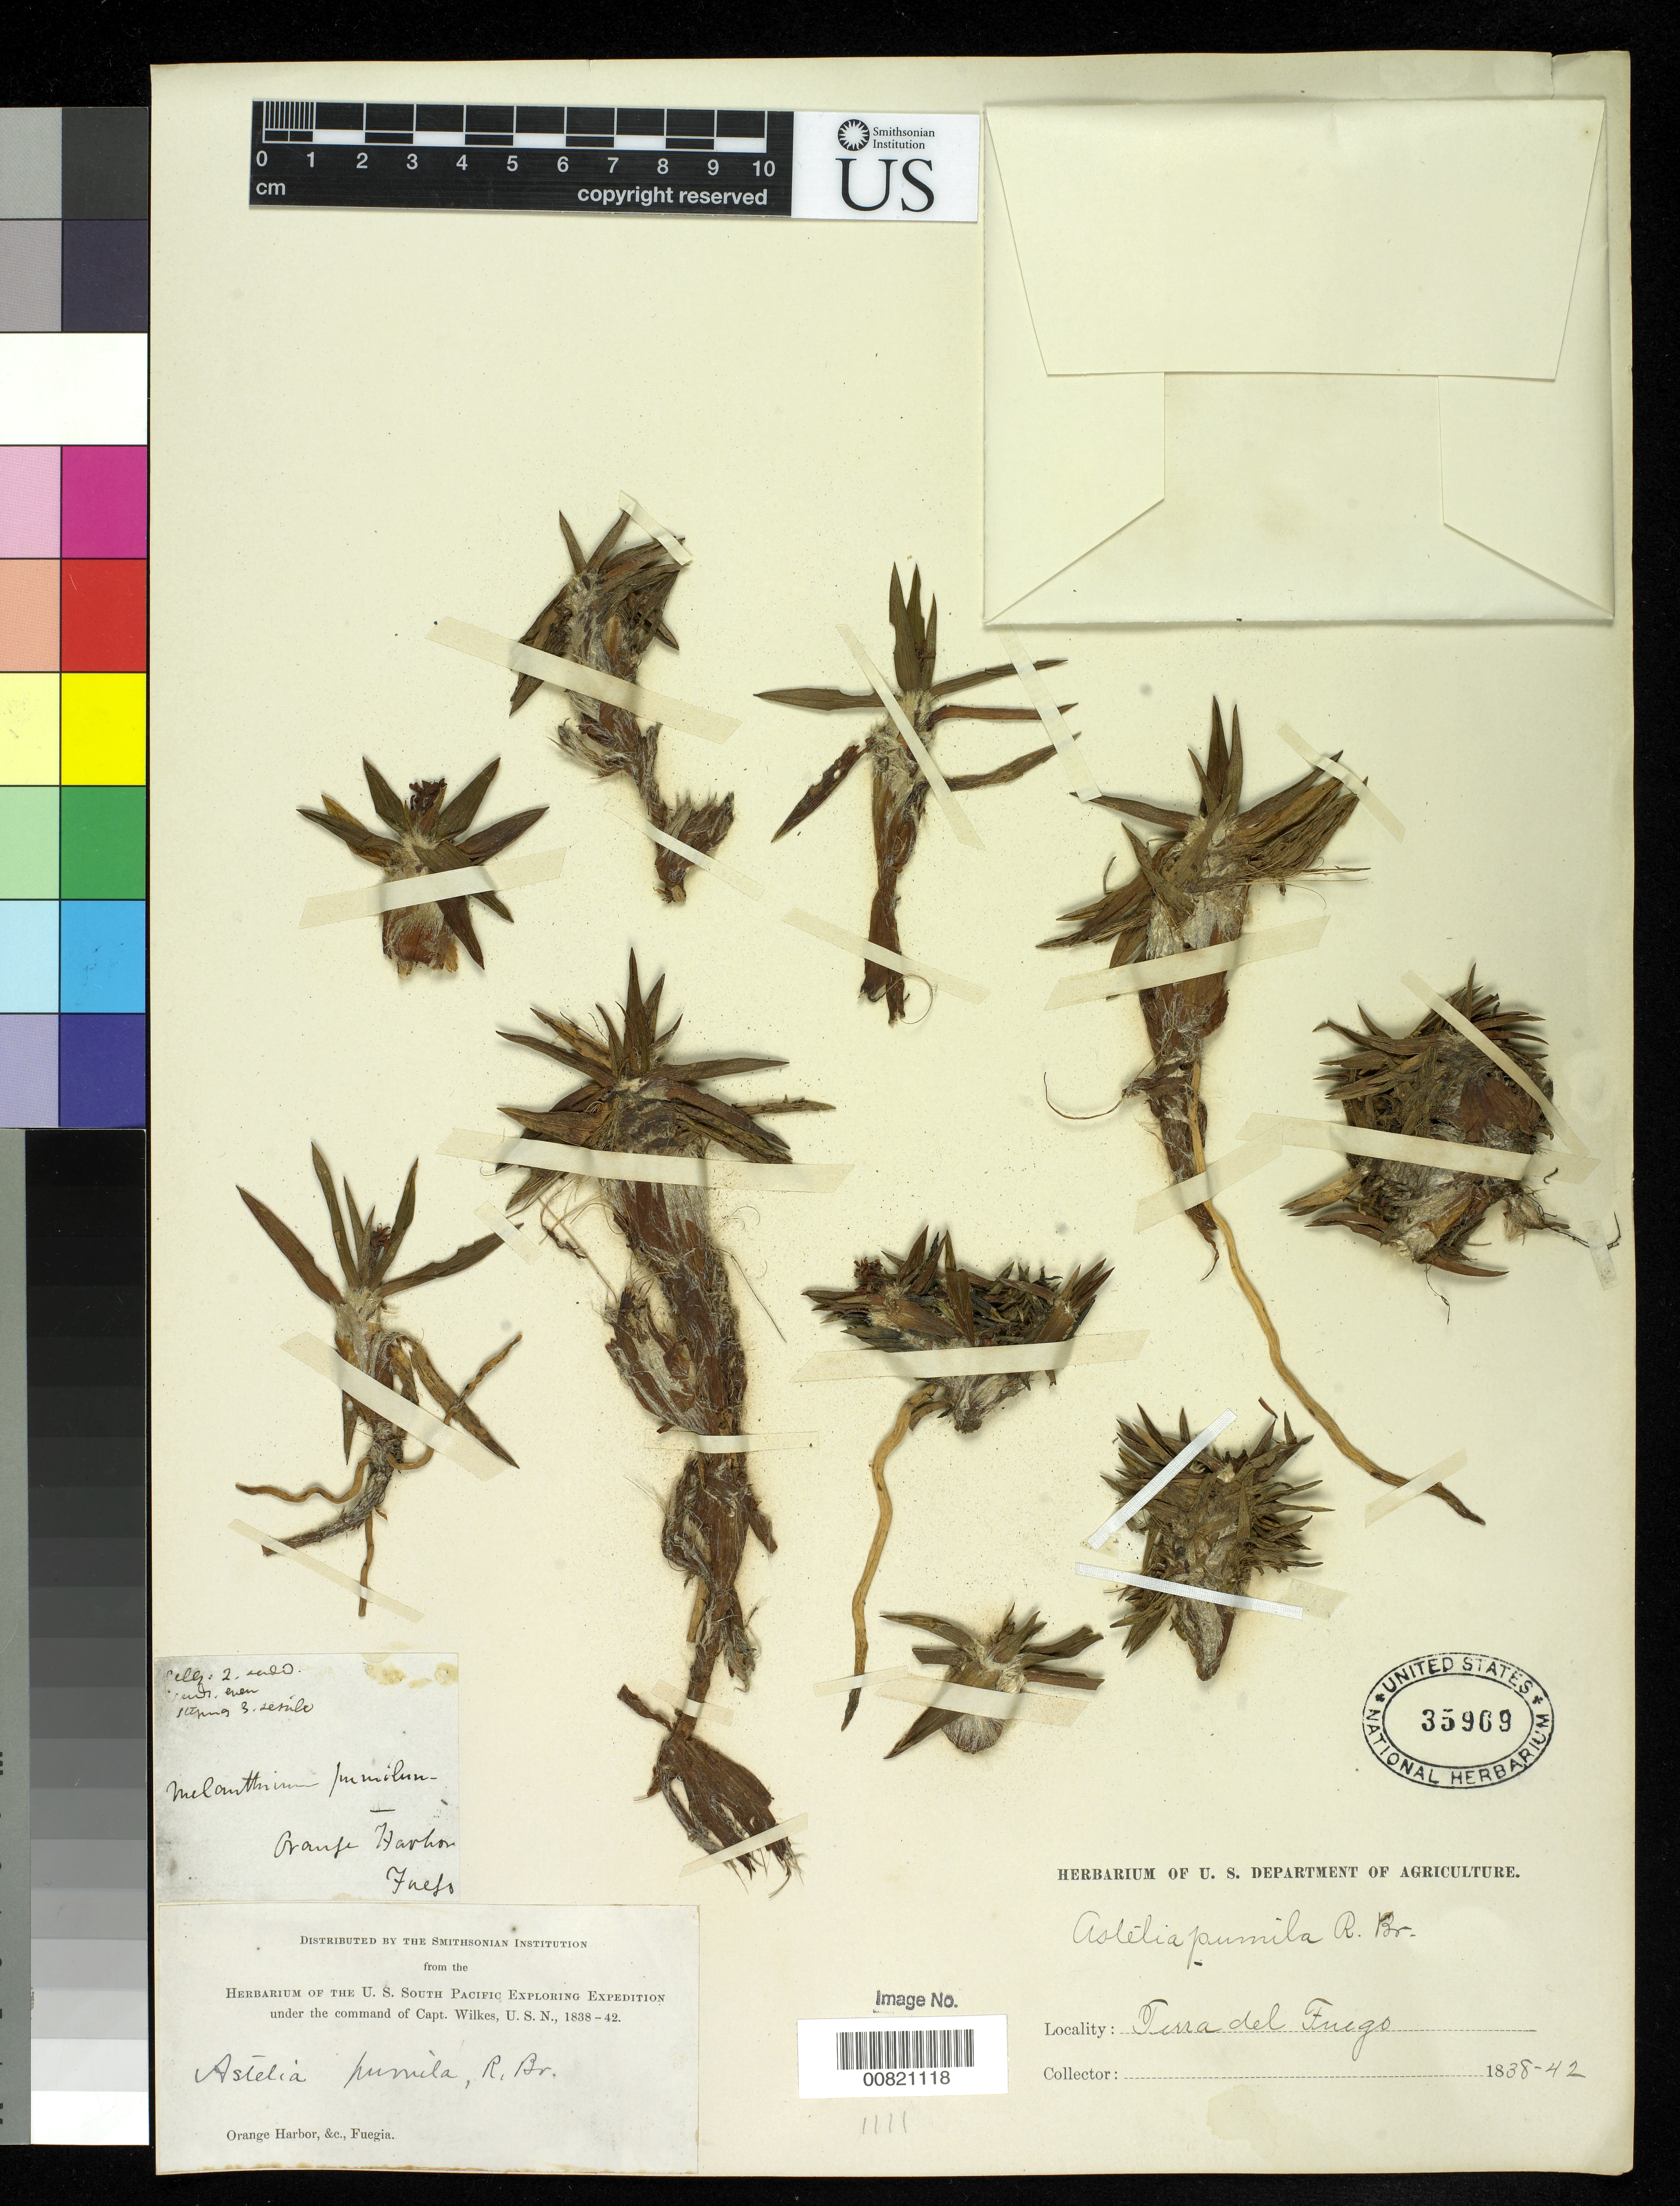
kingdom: Plantae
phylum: Tracheophyta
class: Liliopsida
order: Asparagales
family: Asteliaceae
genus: Astelia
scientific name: Astelia pumila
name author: (J.R. Forst.) Gaudich.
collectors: Wilkes Explor. Exped.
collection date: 1838/1842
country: Argentina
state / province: Tierra del Fuego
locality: Orange Harbor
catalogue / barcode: US 35969